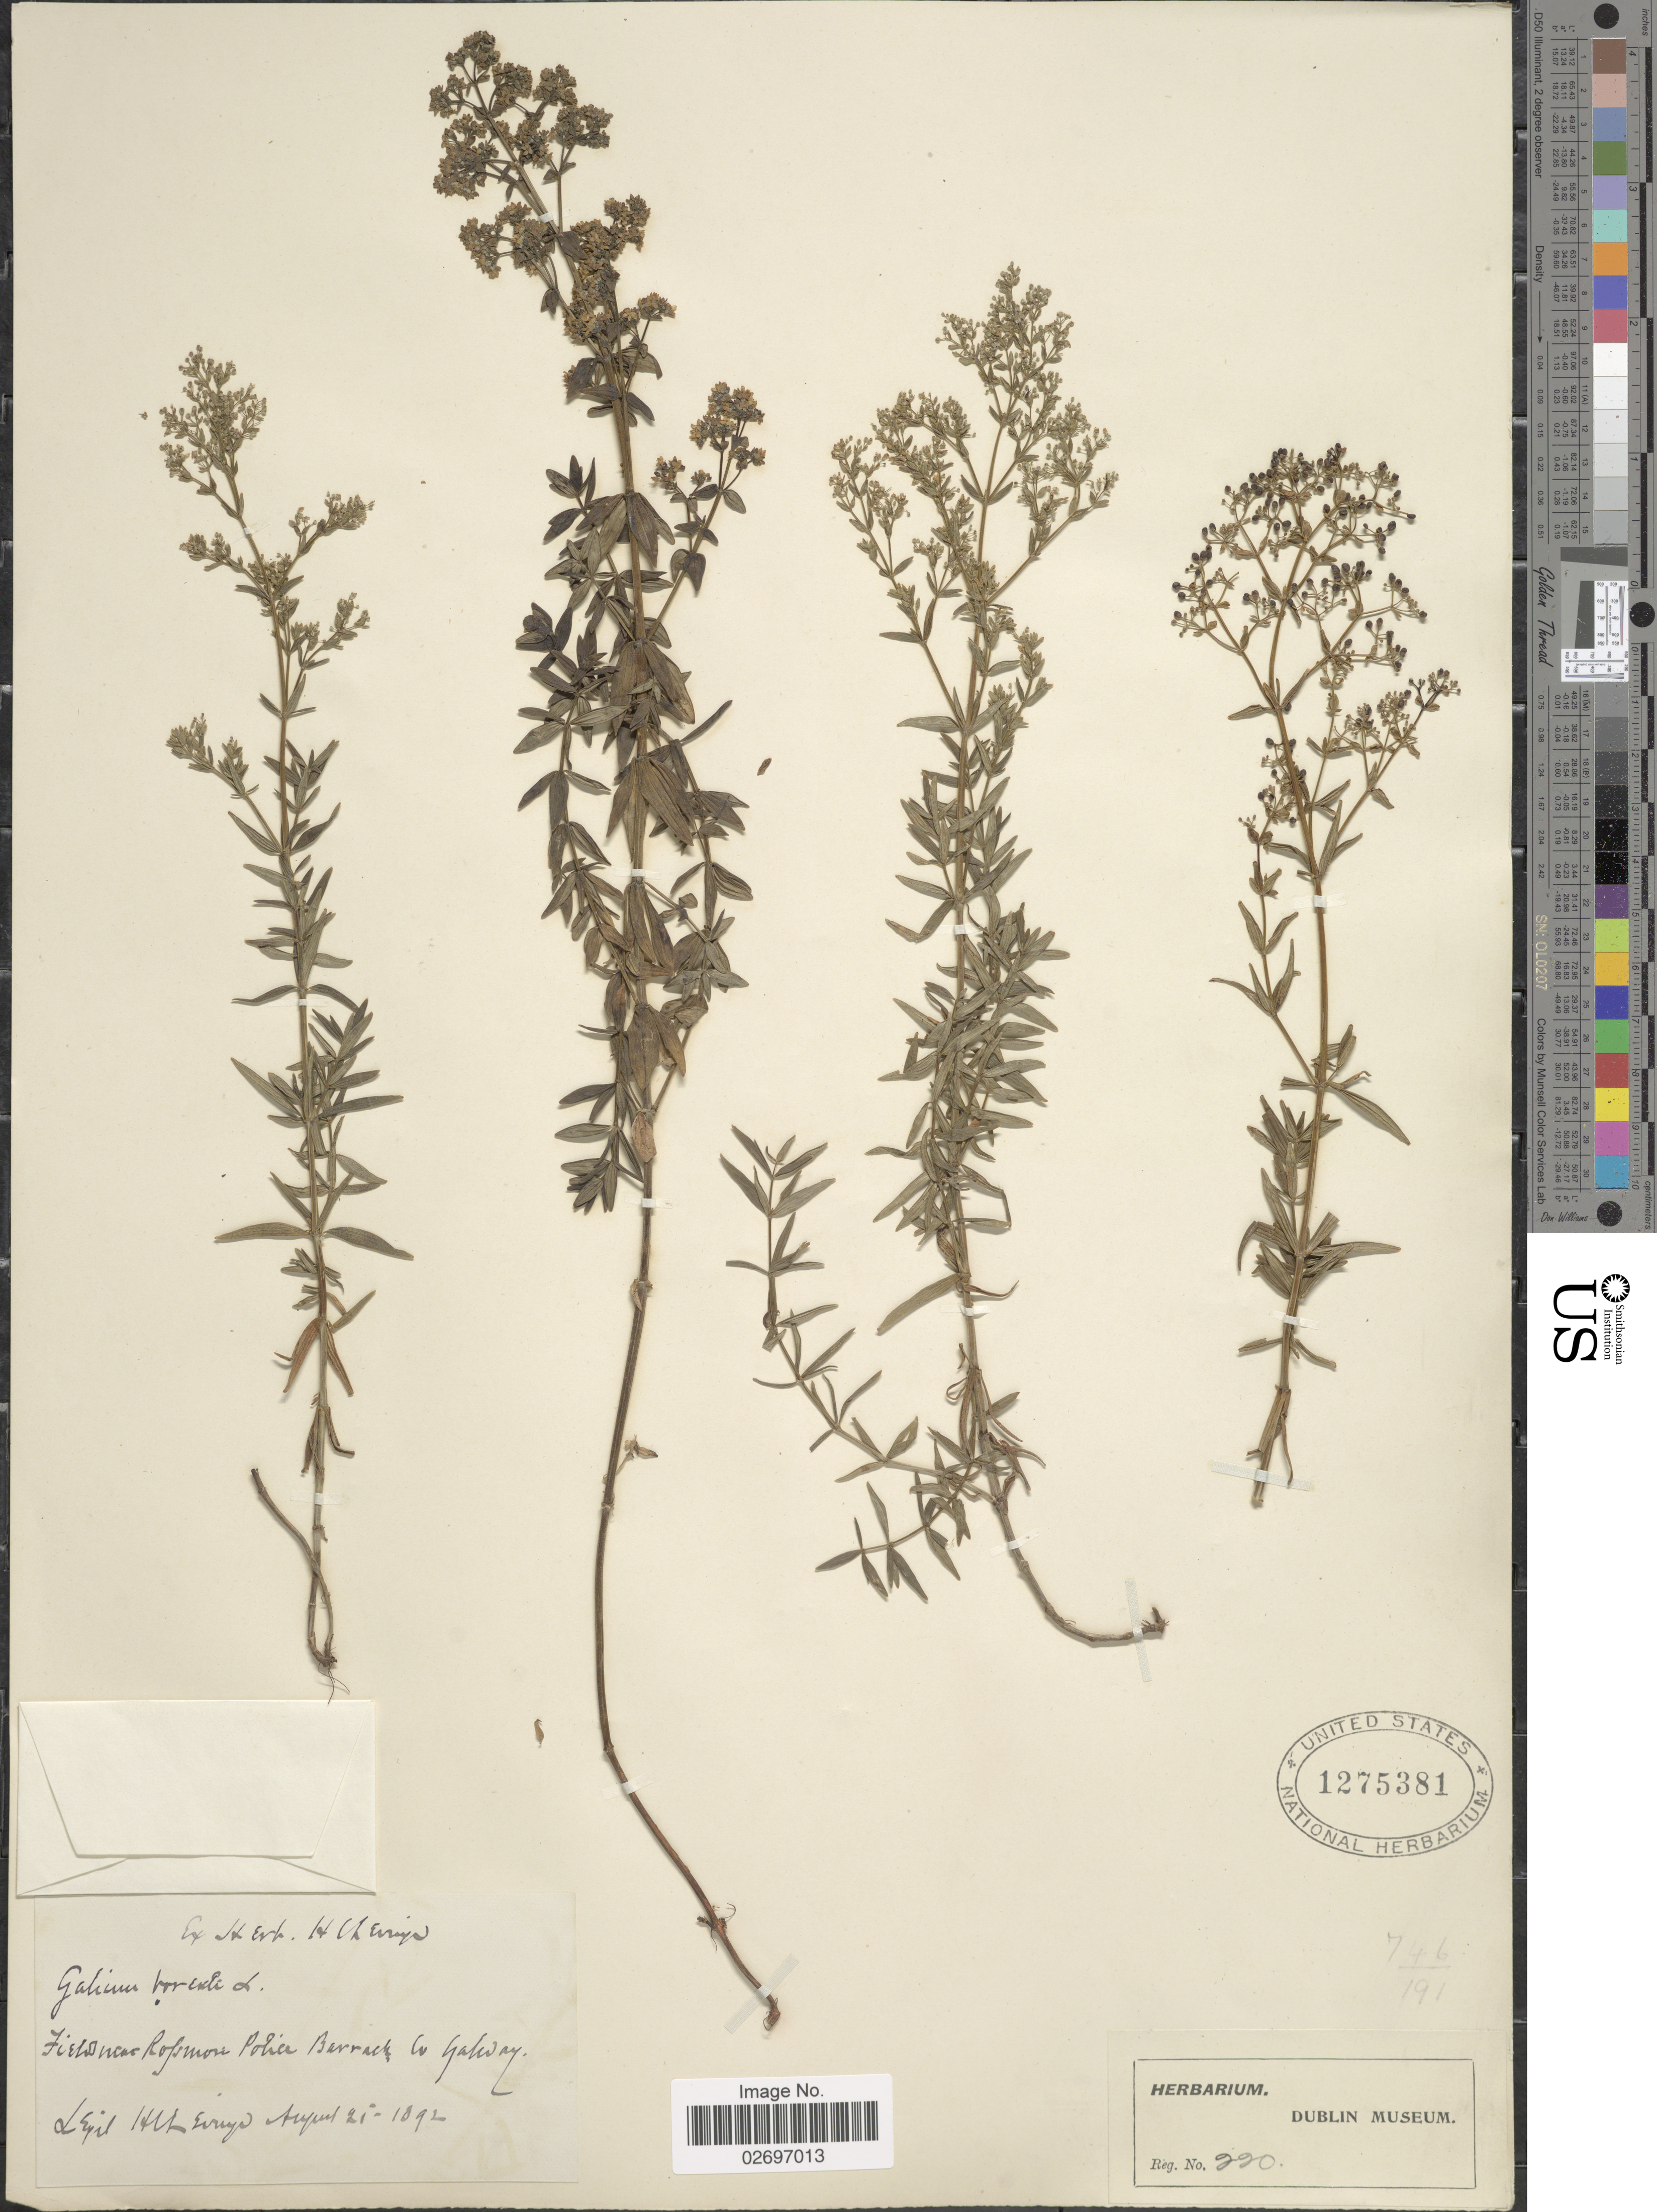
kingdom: Plantae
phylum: Tracheophyta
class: Magnoliopsida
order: Gentianales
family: Rubiaceae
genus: Galium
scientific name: Galium boreale L.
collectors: H. Eiraya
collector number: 220?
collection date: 1892-08-21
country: Ireland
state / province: Connaught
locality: Field near Rossmore Police Barrack, Co. Galway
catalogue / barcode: US 1275381